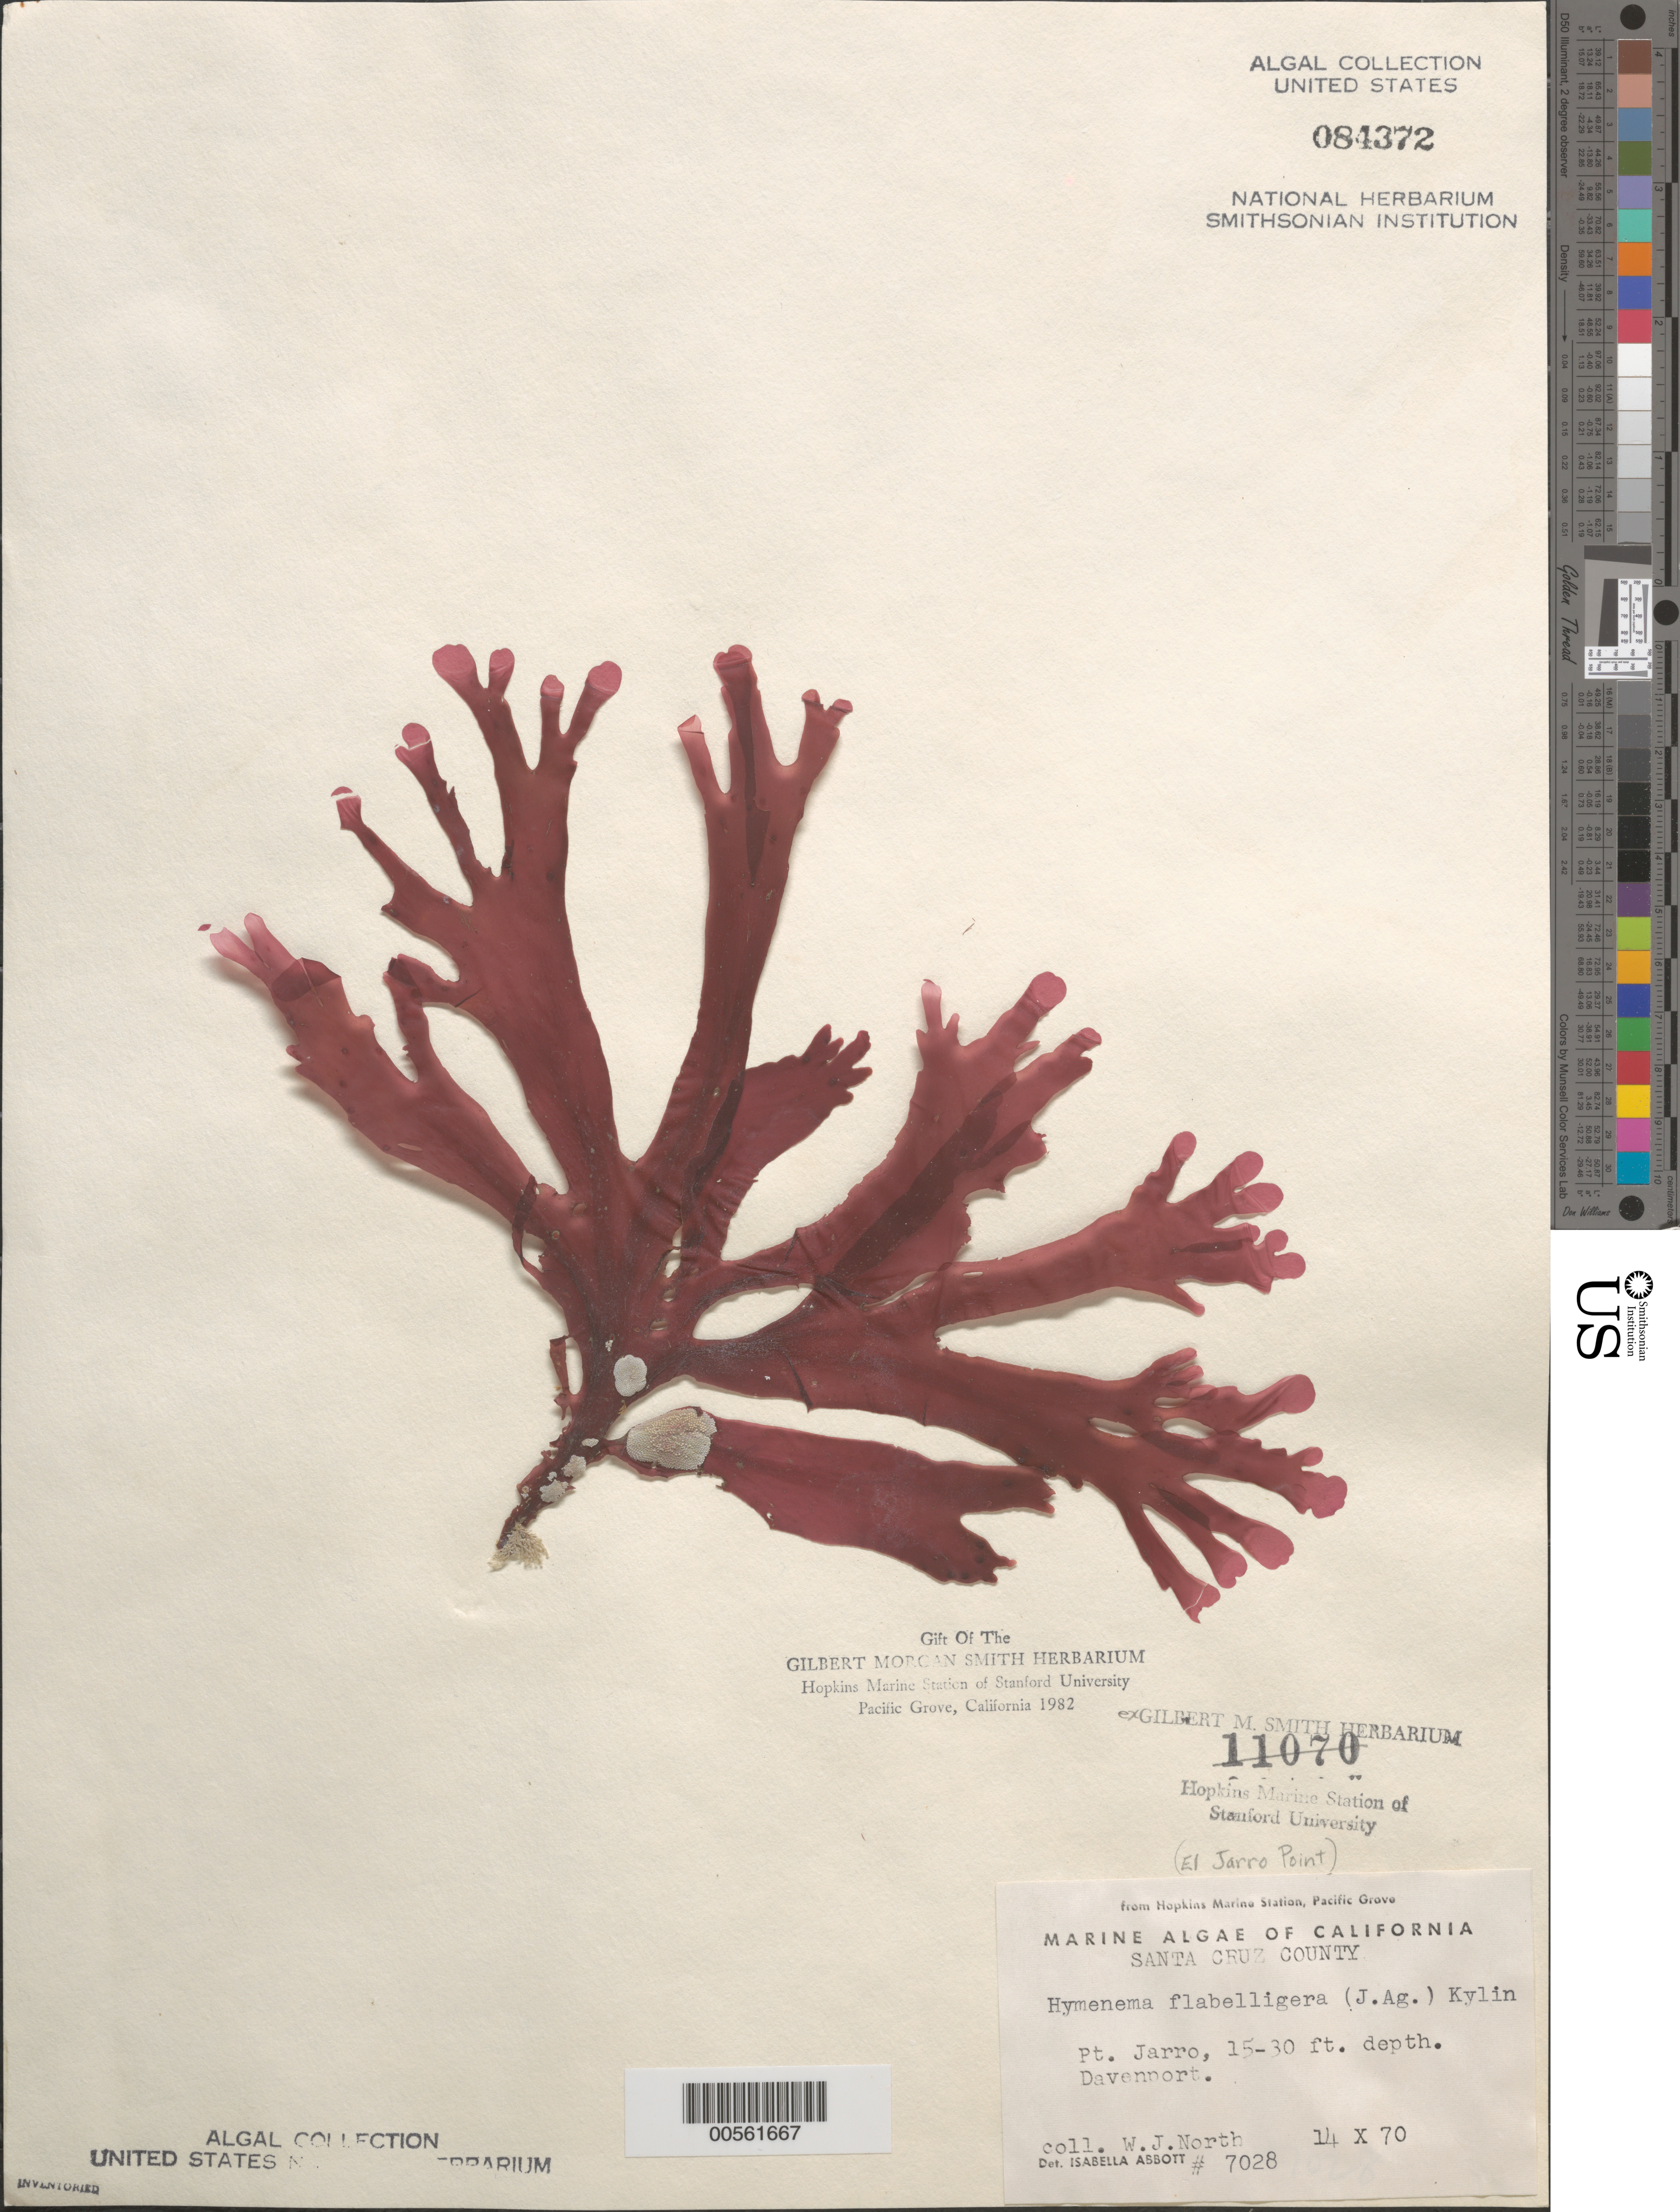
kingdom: Plantae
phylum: Rhodophyta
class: Florideophyceae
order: Ceramiales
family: Delesseriaceae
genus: Hymenena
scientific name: Hymenena flabelligera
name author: (J. Agardh) Kylin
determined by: Abbott, Isabella A.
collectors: W. North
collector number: IAA 7028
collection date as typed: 14 Oct 1970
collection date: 1970-10-14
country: United States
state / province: California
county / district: Santa Cruz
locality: El Jarro Point, Davenport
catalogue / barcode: US 84372